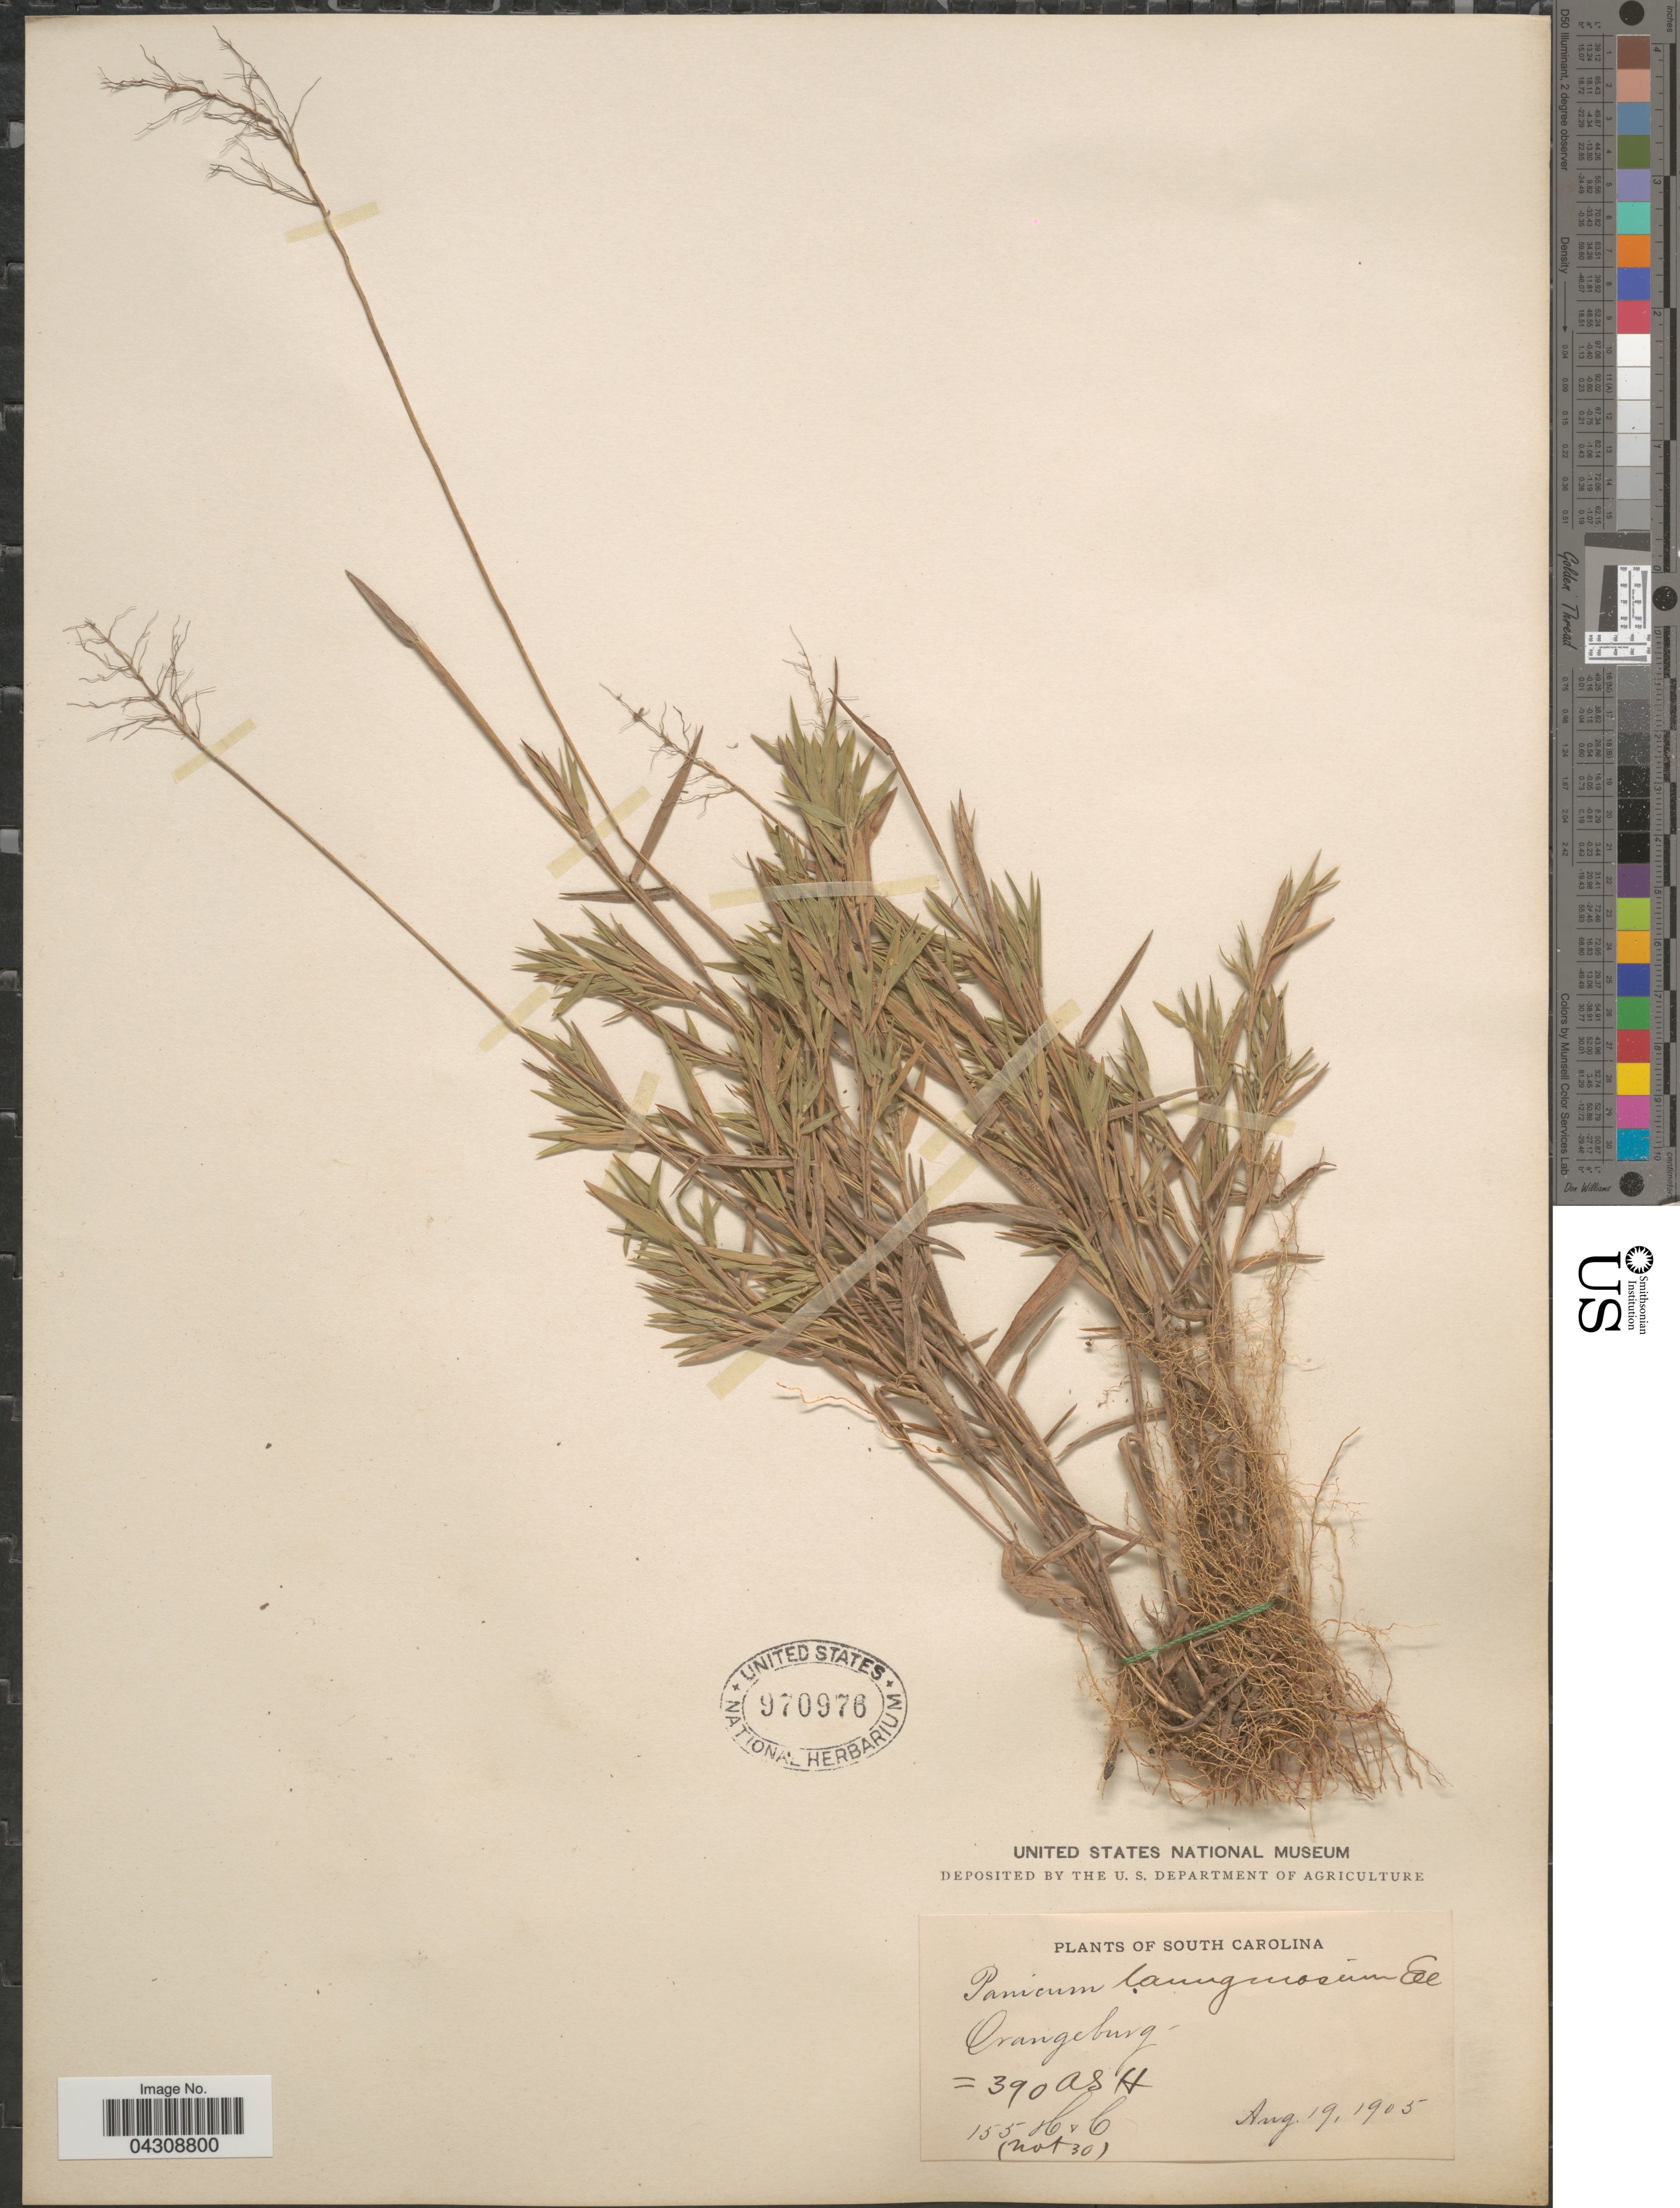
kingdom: Plantae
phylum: Tracheophyta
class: Liliopsida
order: Poales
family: Poaceae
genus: Dichanthelium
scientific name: Dichanthelium acuminatum var. acuminatum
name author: (Sw.) Gould & C.A. Clark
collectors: A. H.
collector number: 390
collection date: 1905-08-19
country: United States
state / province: South Carolina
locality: Orangeburg.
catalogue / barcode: US 970976